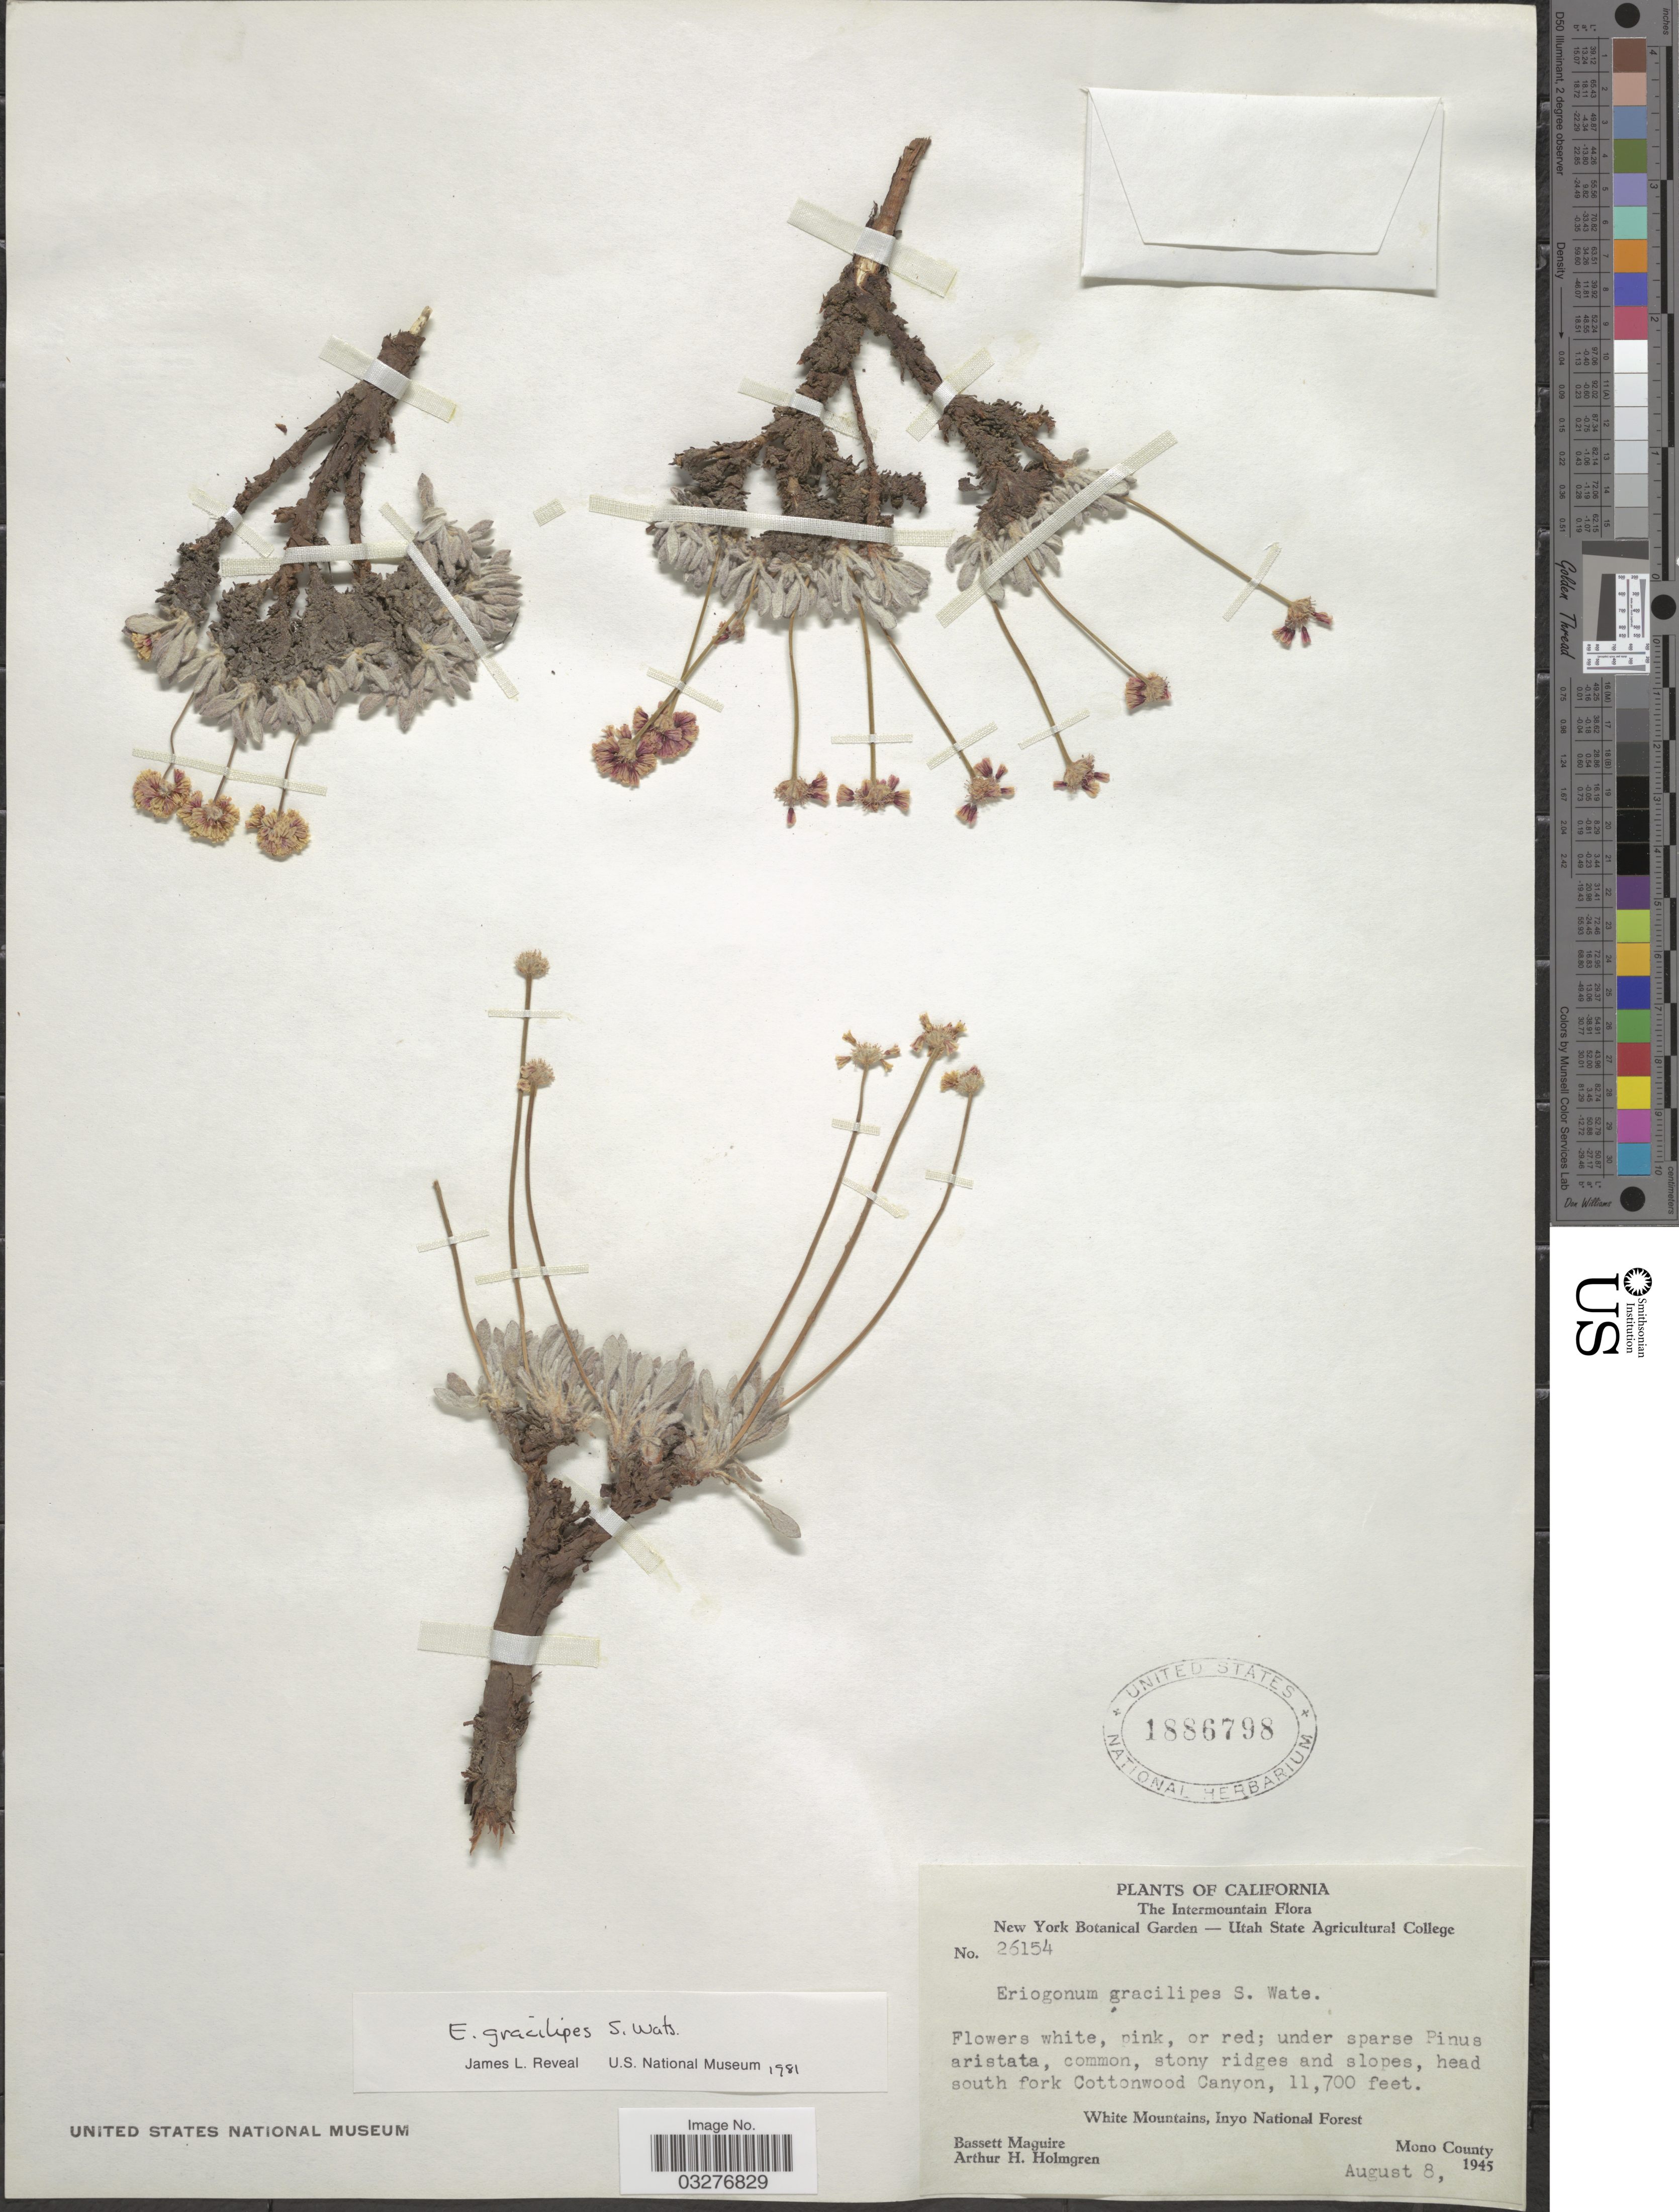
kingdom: Plantae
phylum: Tracheophyta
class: Magnoliopsida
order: Caryophyllales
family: Polygonaceae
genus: Eriogonum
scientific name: Eriogonum gracilipes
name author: S. Watson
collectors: B. Maguire & A. H. Holmgren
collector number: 26154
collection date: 1945-08-08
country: United States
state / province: California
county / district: Mono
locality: The Intermountain. Head south fork Cottonwood Canyon. White Mountains, Inyo National Forest. Mono County.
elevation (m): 3566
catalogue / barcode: US 1886798